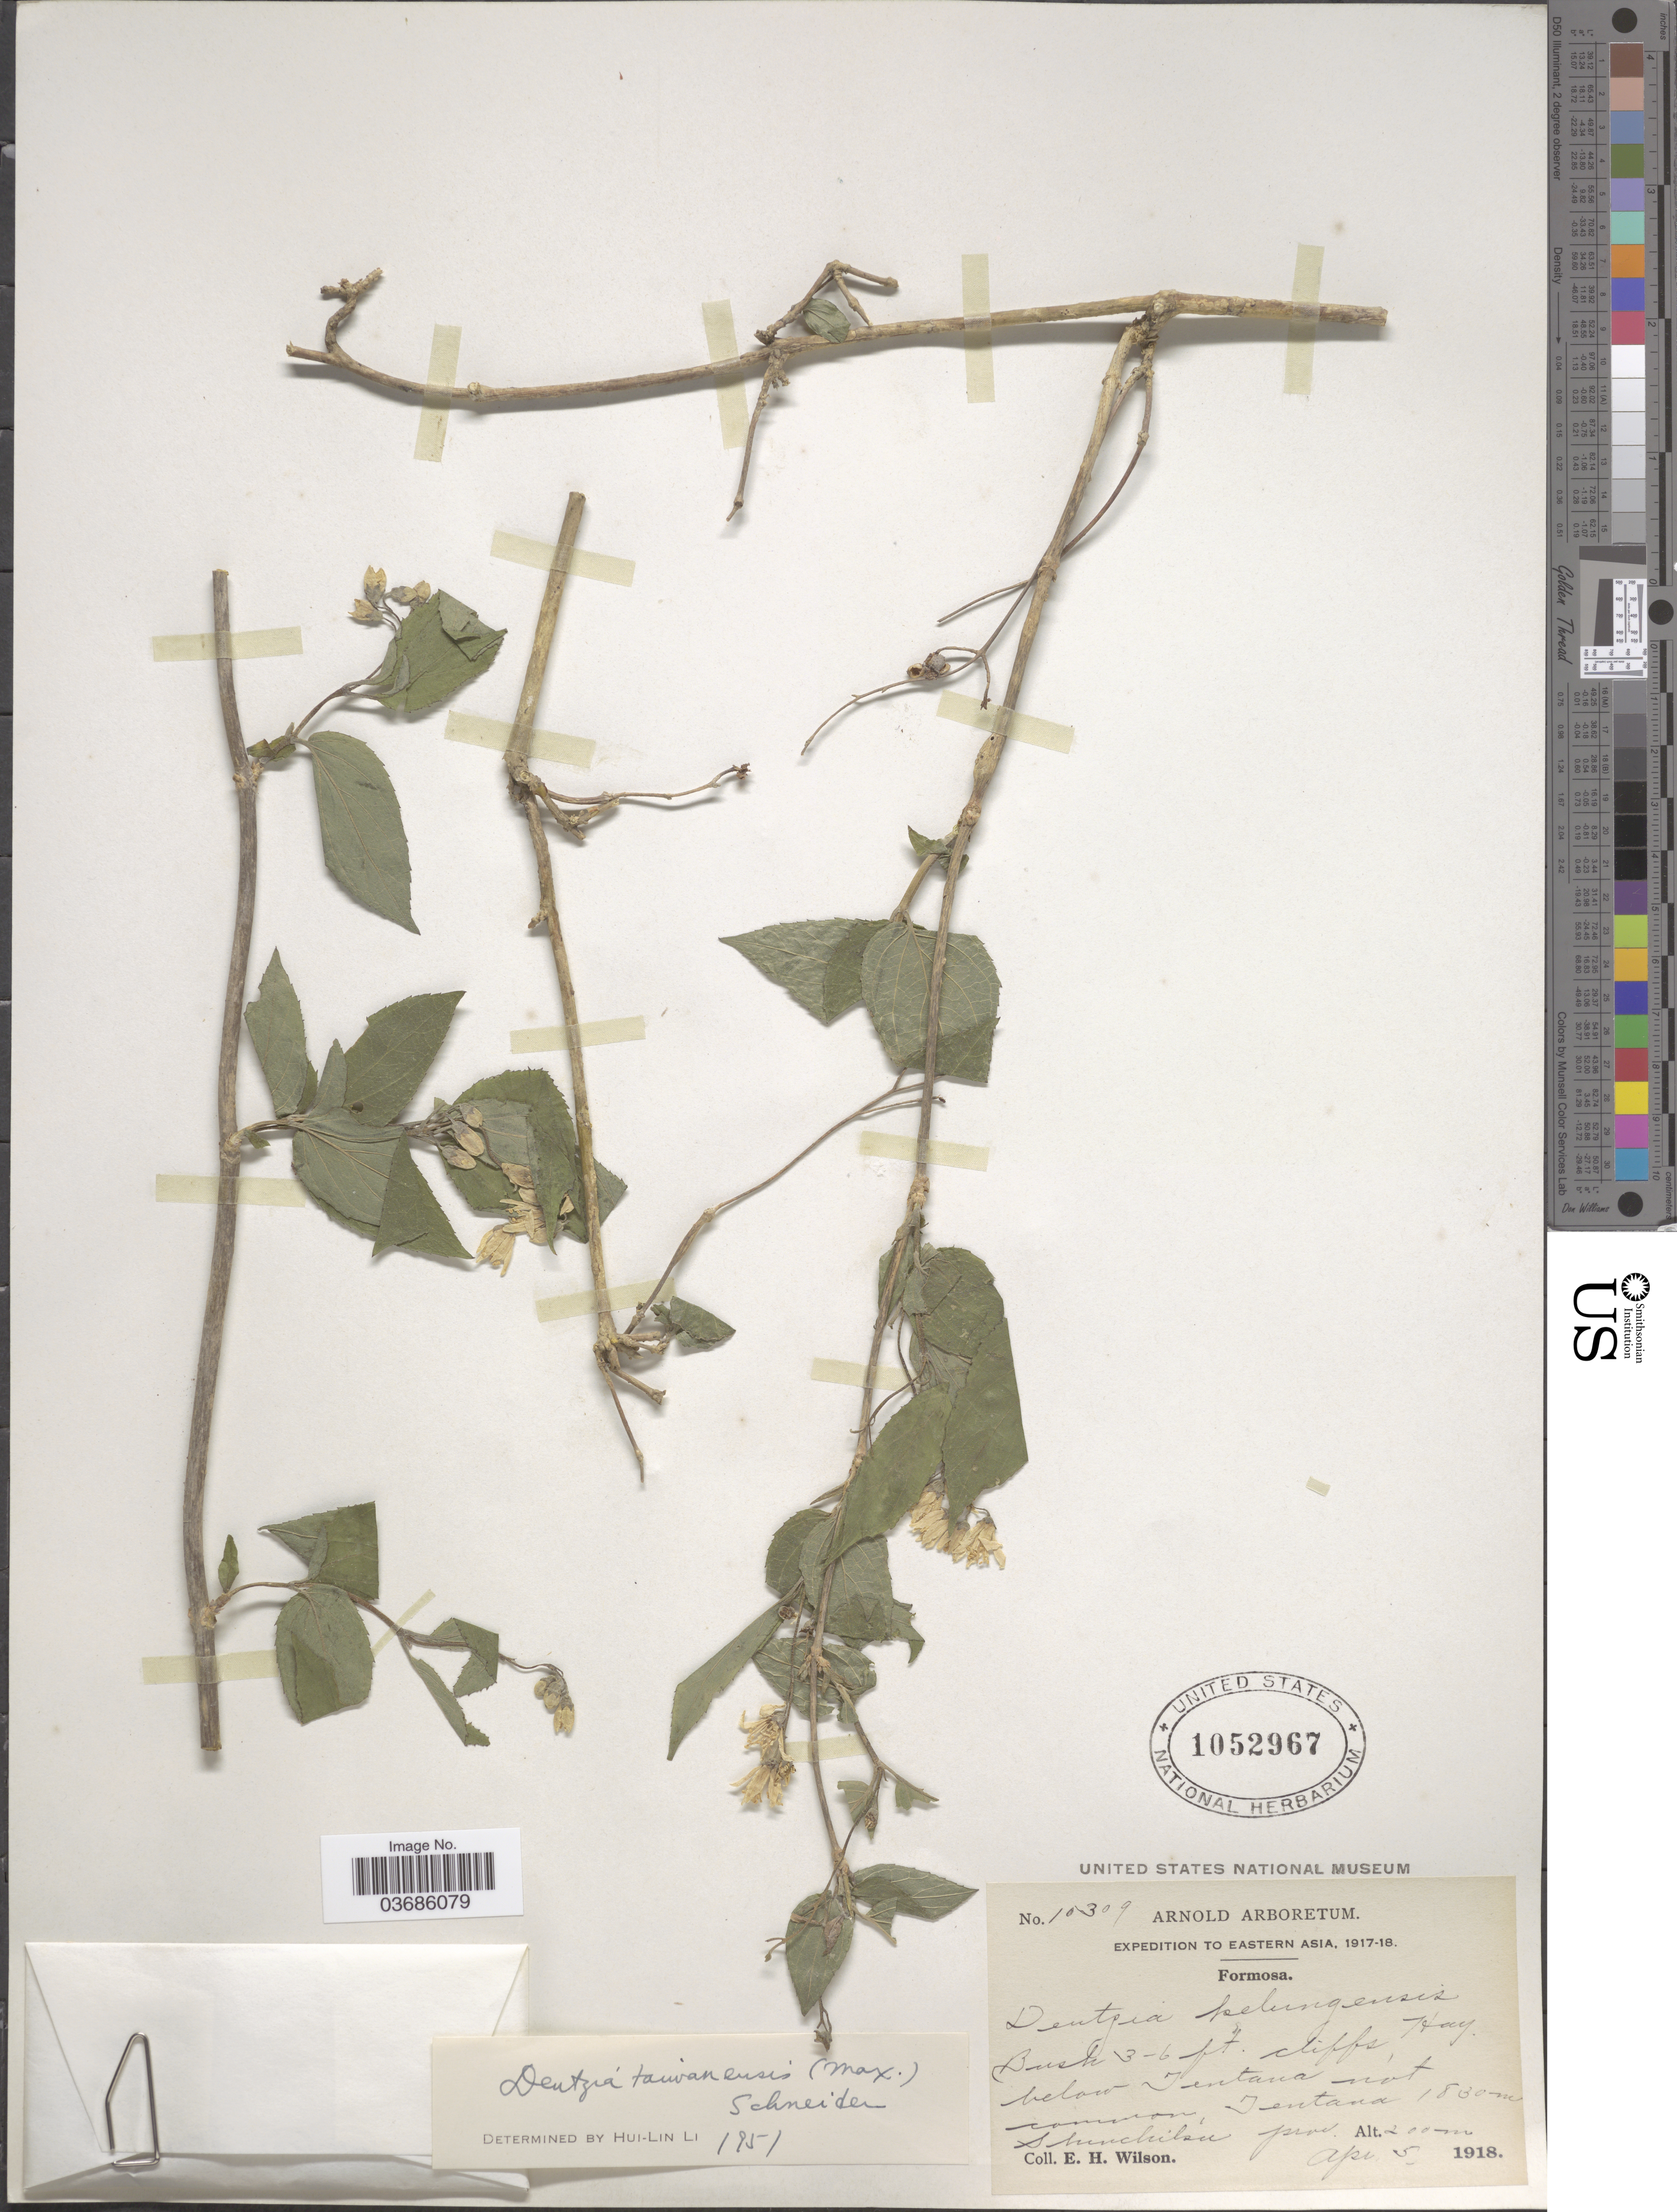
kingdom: Plantae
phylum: Tracheophyta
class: Magnoliopsida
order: Cornales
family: Hydrangeaceae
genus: Deutzia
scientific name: Deutzia taiwanensis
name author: (Maxim.) C.K. Schneid.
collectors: E. Wilson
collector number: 10309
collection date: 1918-04-05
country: Taiwan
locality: Expedition to Eastern Asia, 1917-18. Formosa. Below Tentana not common, Tentana. Shinchiku prov.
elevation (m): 200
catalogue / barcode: US 1052967